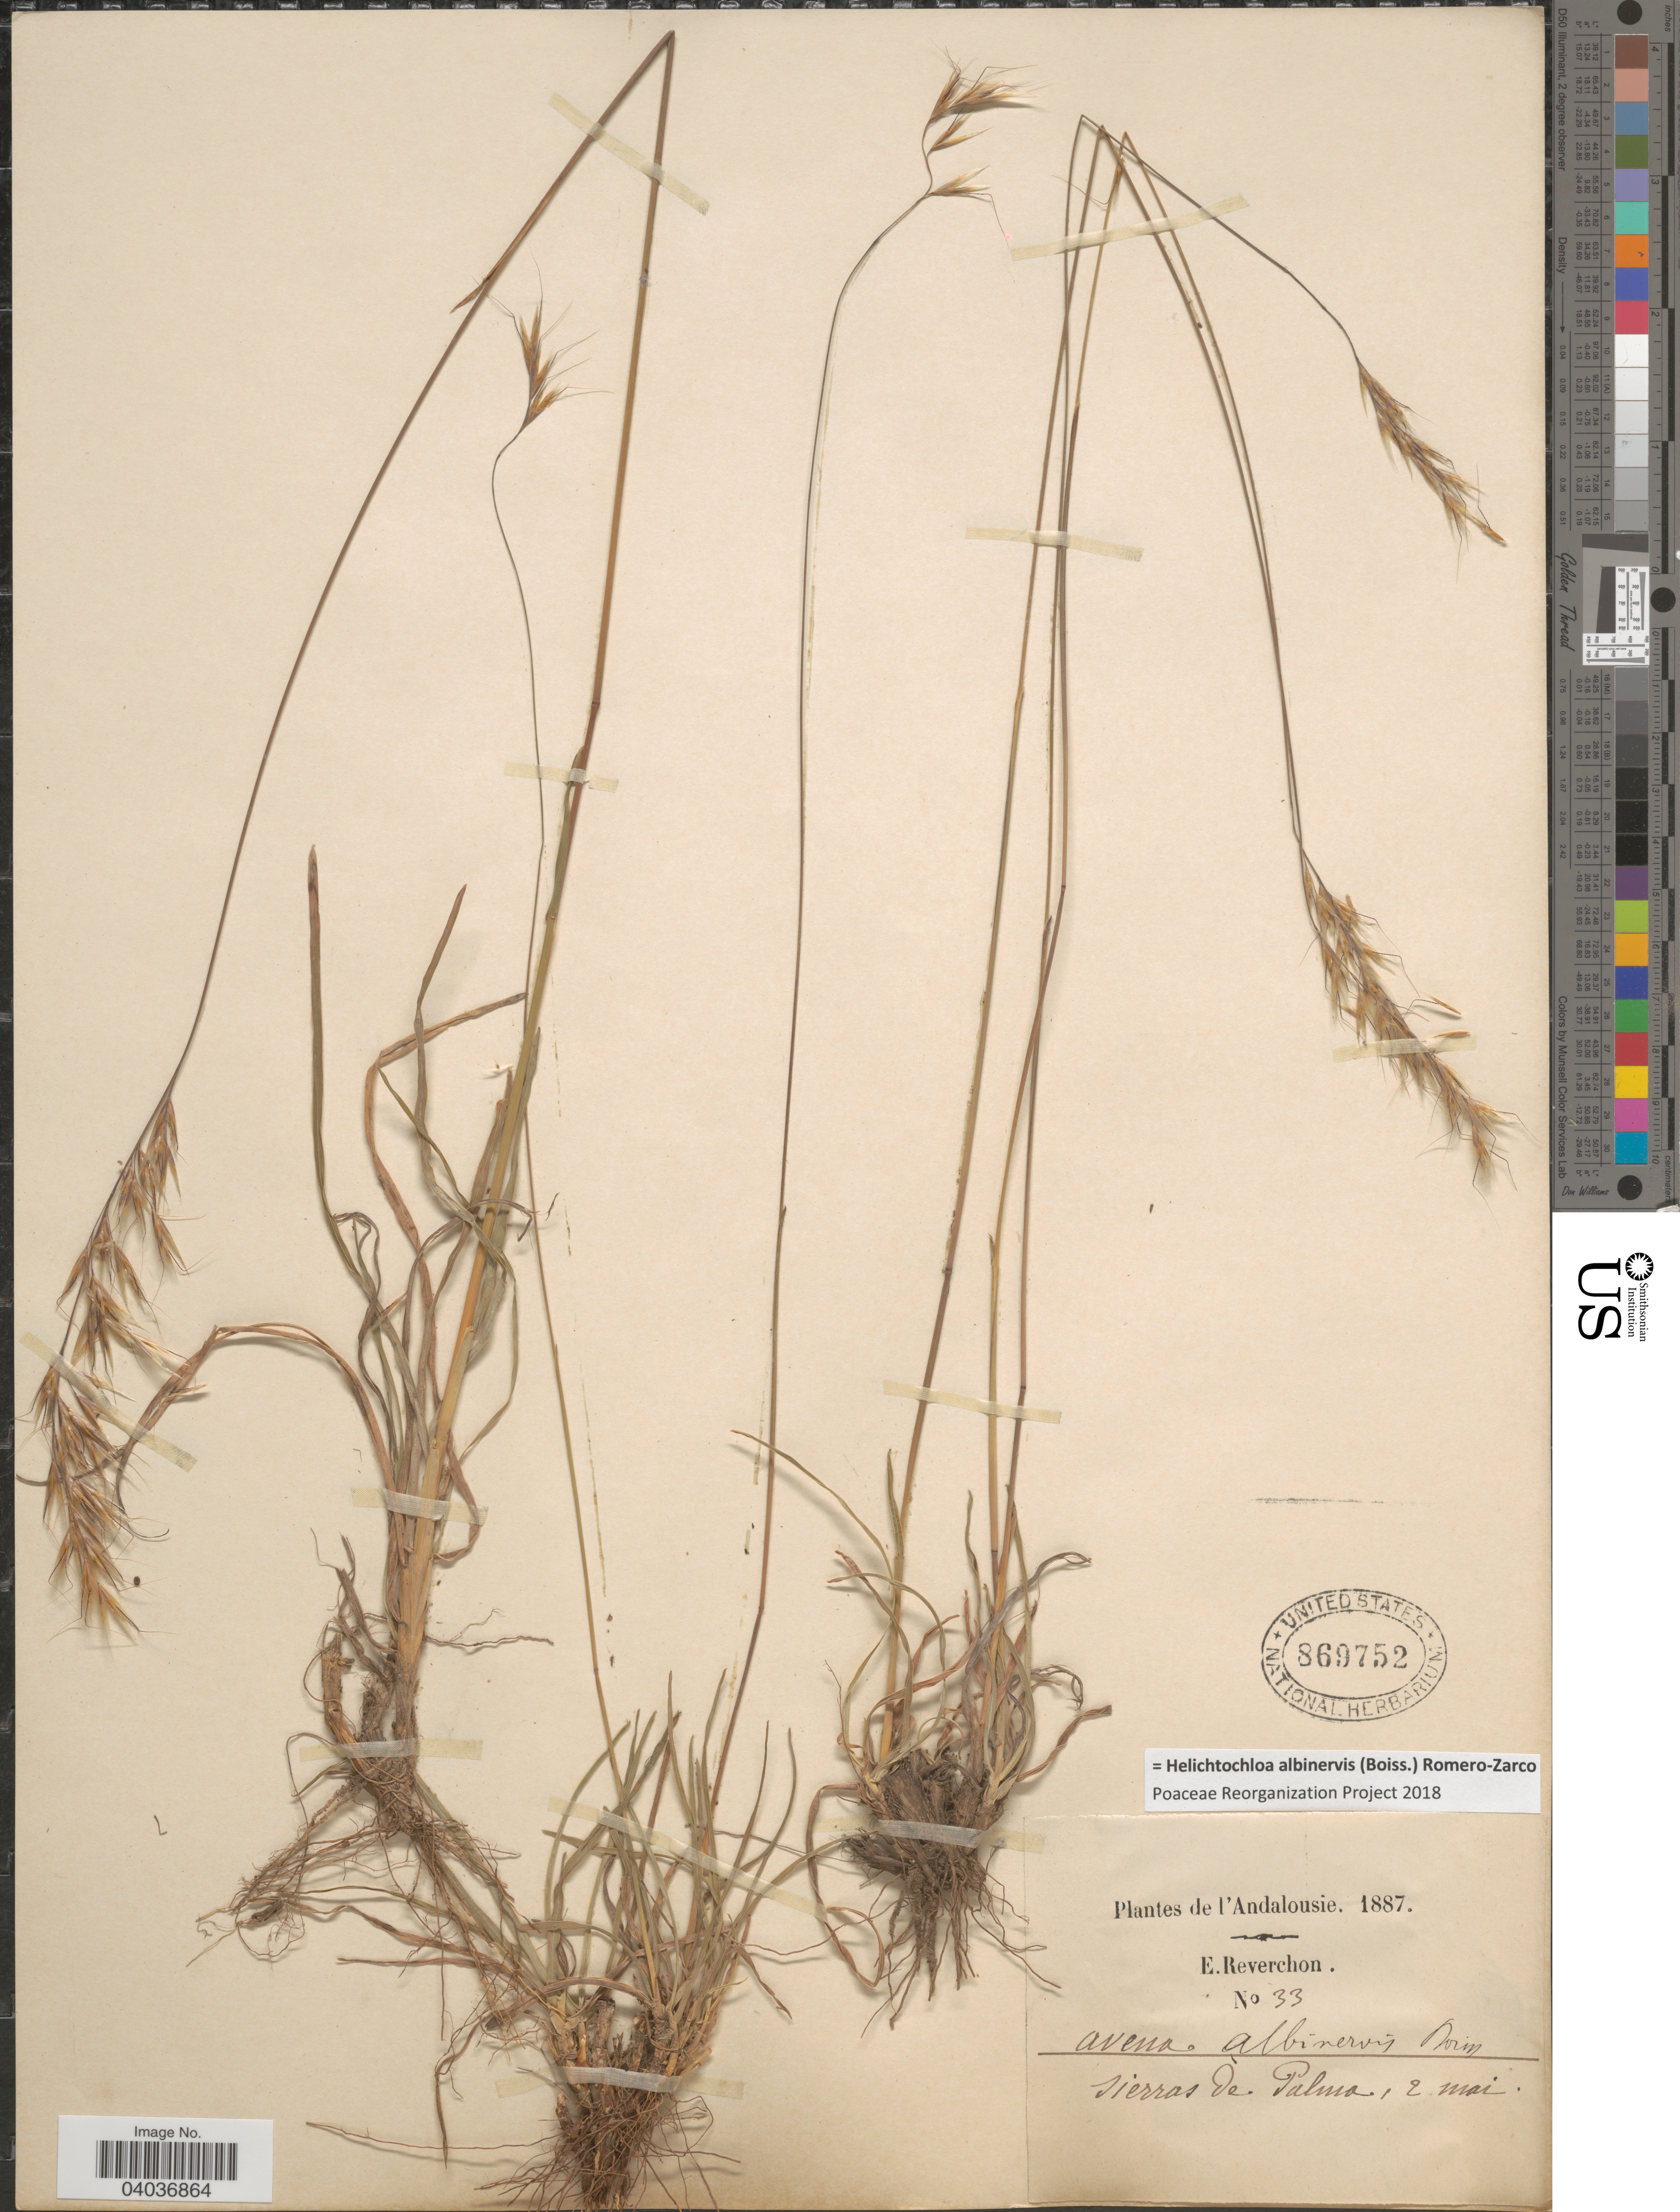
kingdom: Plantae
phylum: Tracheophyta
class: Liliopsida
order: Poales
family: Poaceae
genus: Helictochloa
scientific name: Helictochloa albinervis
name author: (Boiss.) Romero-Zarco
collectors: E. Reverchon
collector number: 33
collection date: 1887-05-02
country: Spain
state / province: Andalucía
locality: L'Andalousie. Sierras de Palma.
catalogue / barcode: US 869752